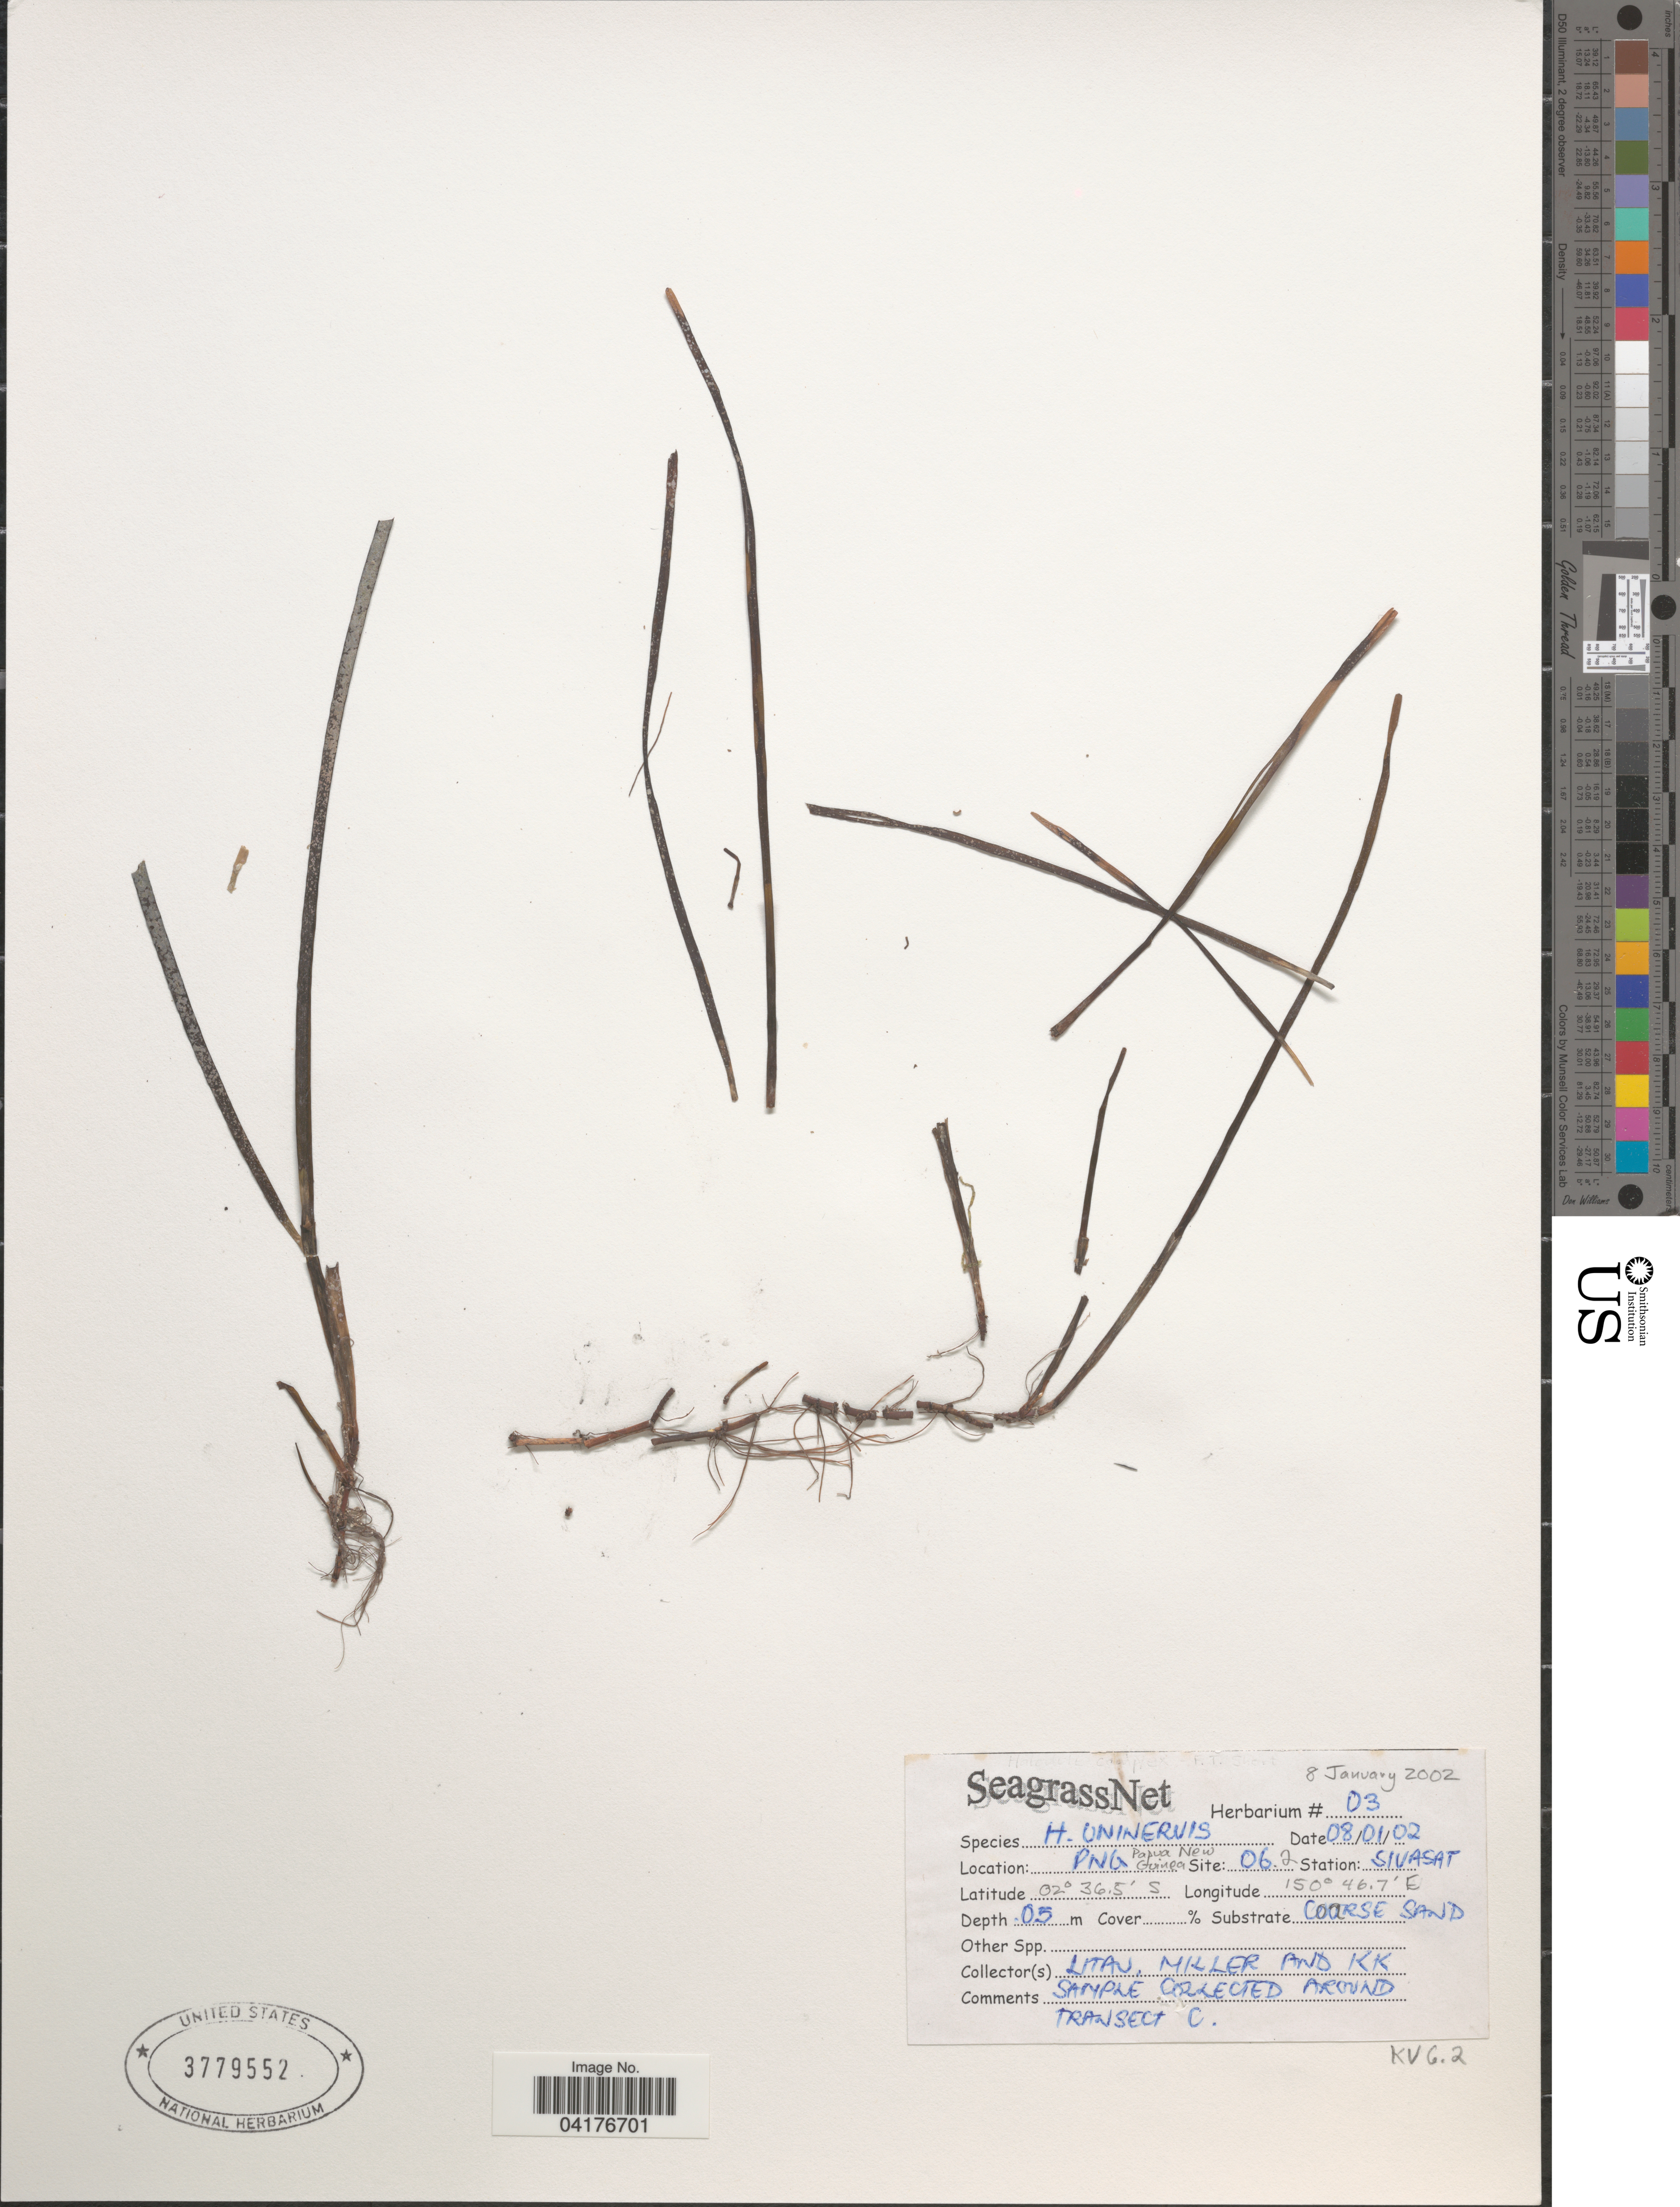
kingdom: Plantae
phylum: Tracheophyta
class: Liliopsida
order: Alismatales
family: Cymodoceaceae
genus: Halodule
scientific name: Halodule uninervis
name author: (Forssk.) Asch.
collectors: Litau, -- Miller & K. K.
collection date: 2002-01-08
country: Papua New Guinea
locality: Site: 06.2. Station: Sivasat. Around Transect C.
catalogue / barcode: US 3779552